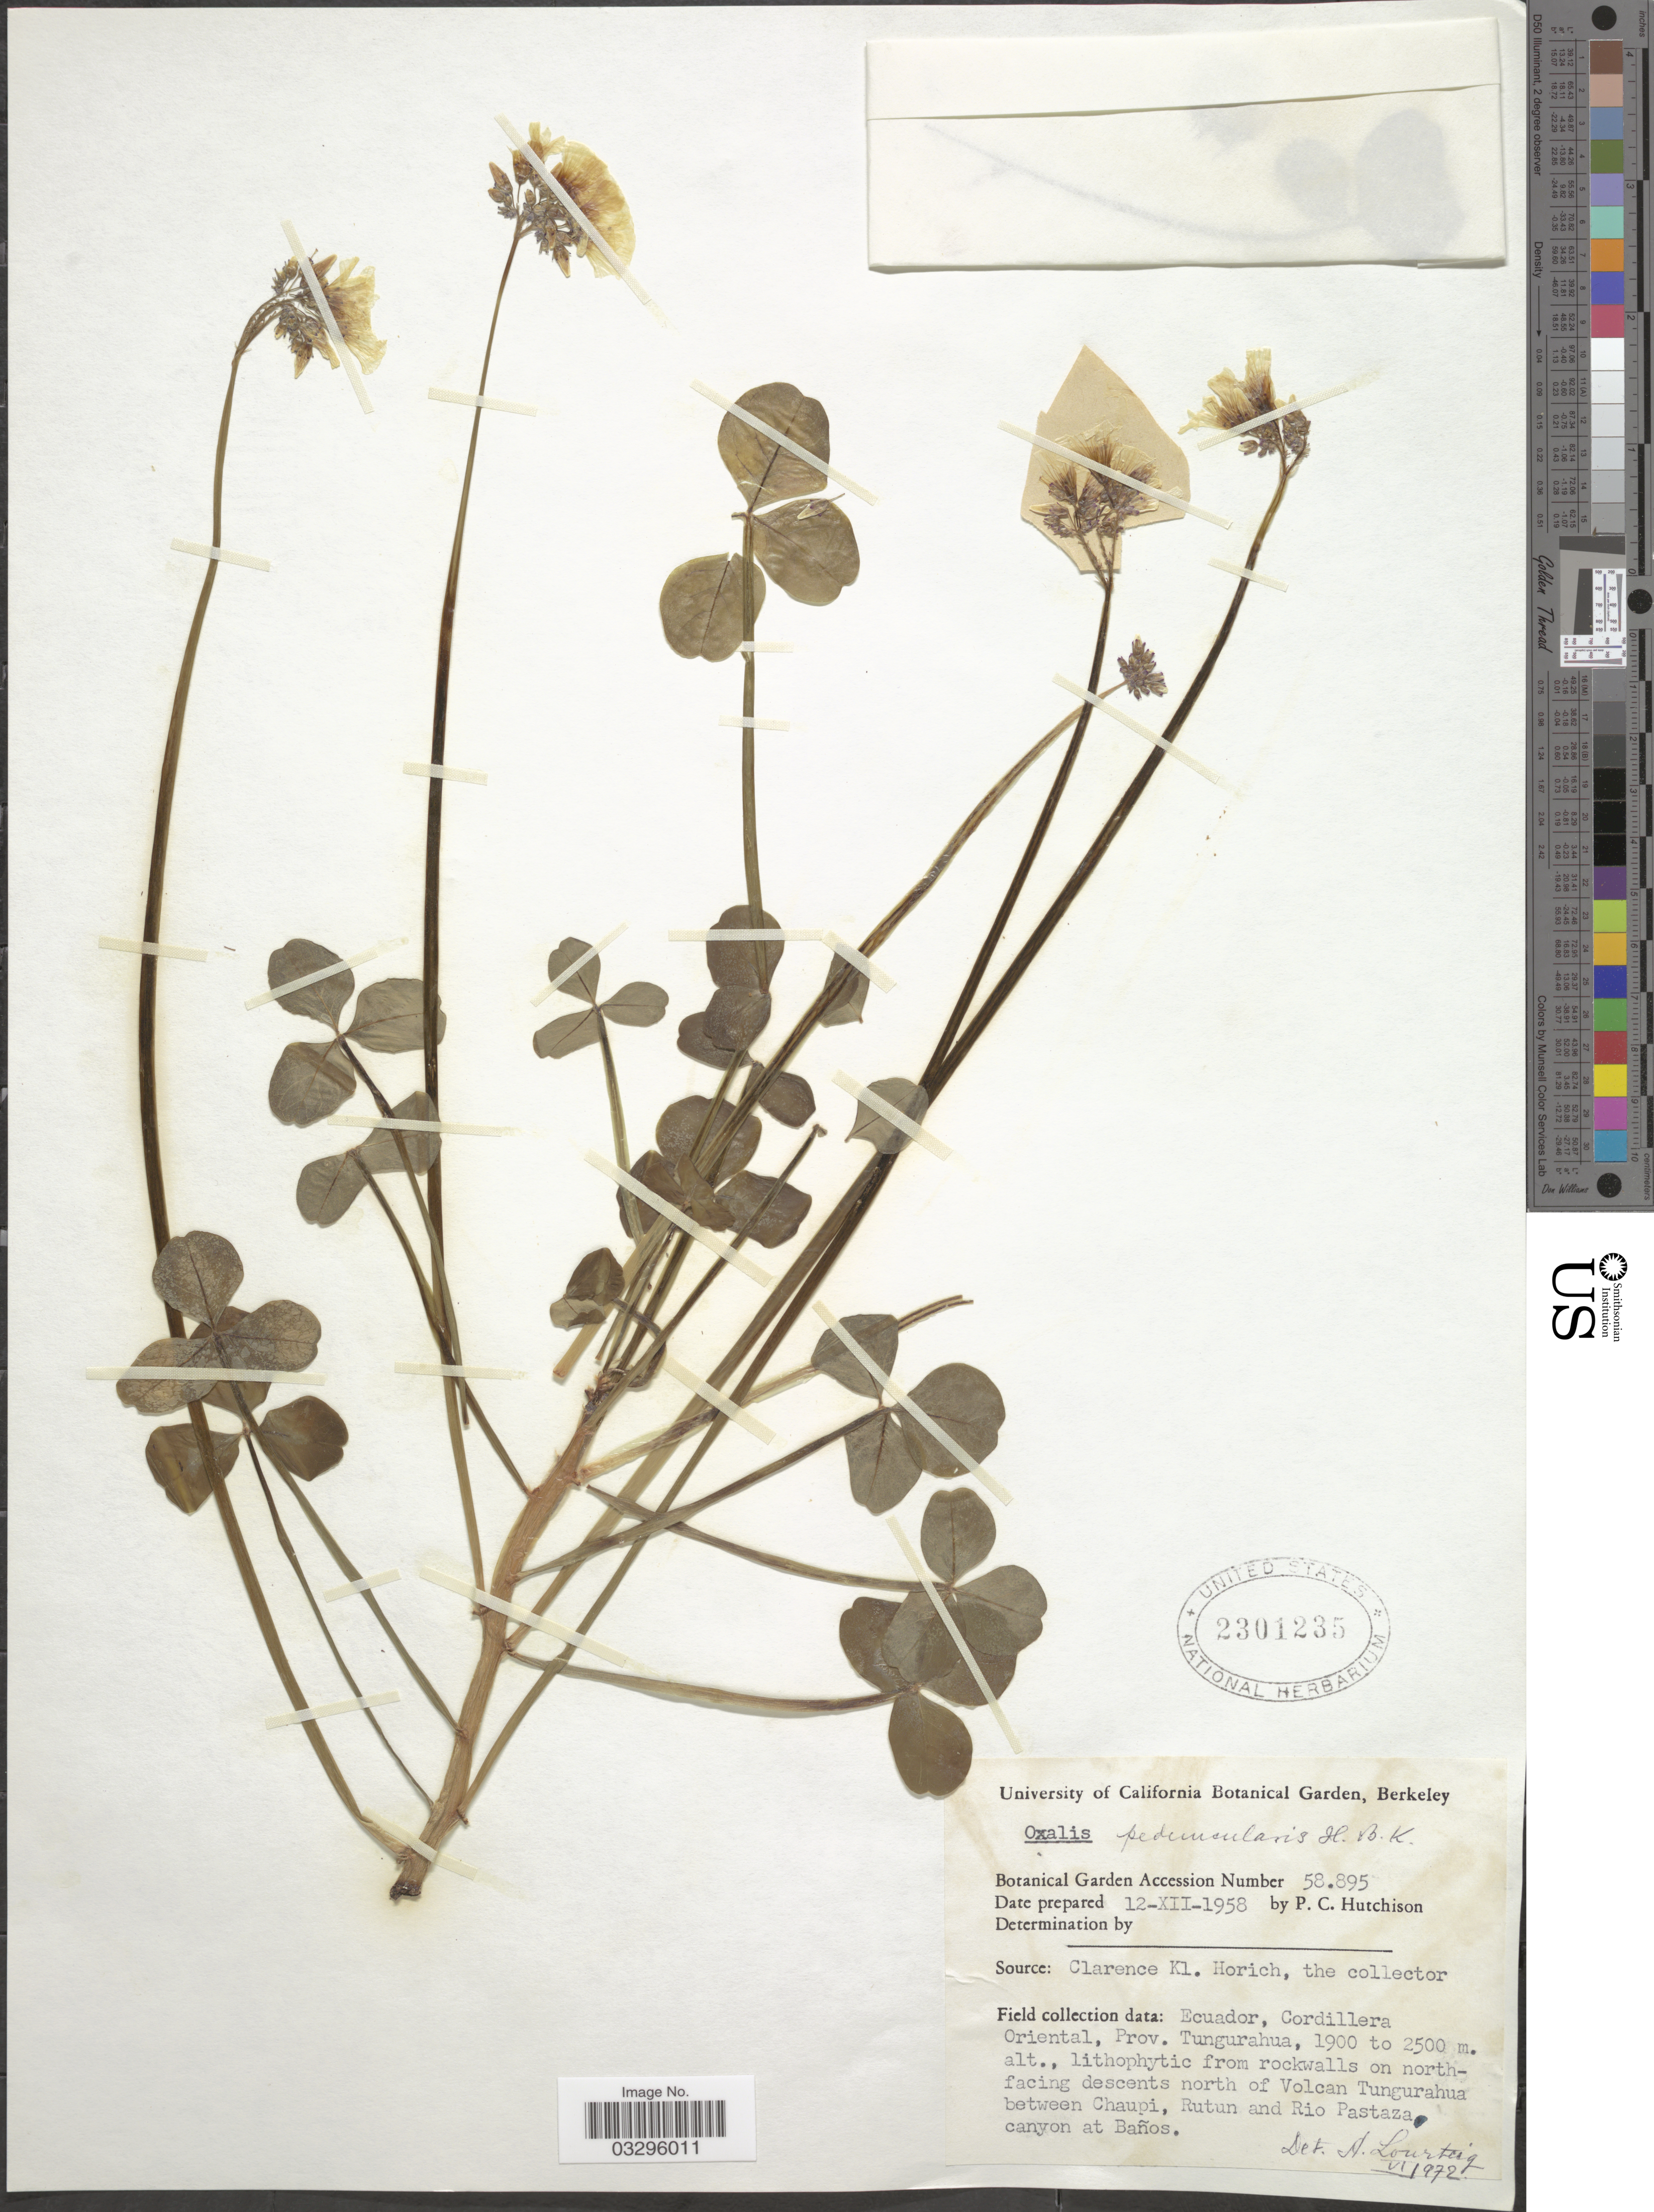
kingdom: Plantae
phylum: Tracheophyta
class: Magnoliopsida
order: Oxalidales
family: Oxalidaceae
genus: Oxalis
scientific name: Oxalis peduncularis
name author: Kunth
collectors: P. C. Hutchison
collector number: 58895?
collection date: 1958-12-12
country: United States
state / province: California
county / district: Alameda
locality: University of California Botanical Garden, Berkeley.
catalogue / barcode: US 2301235